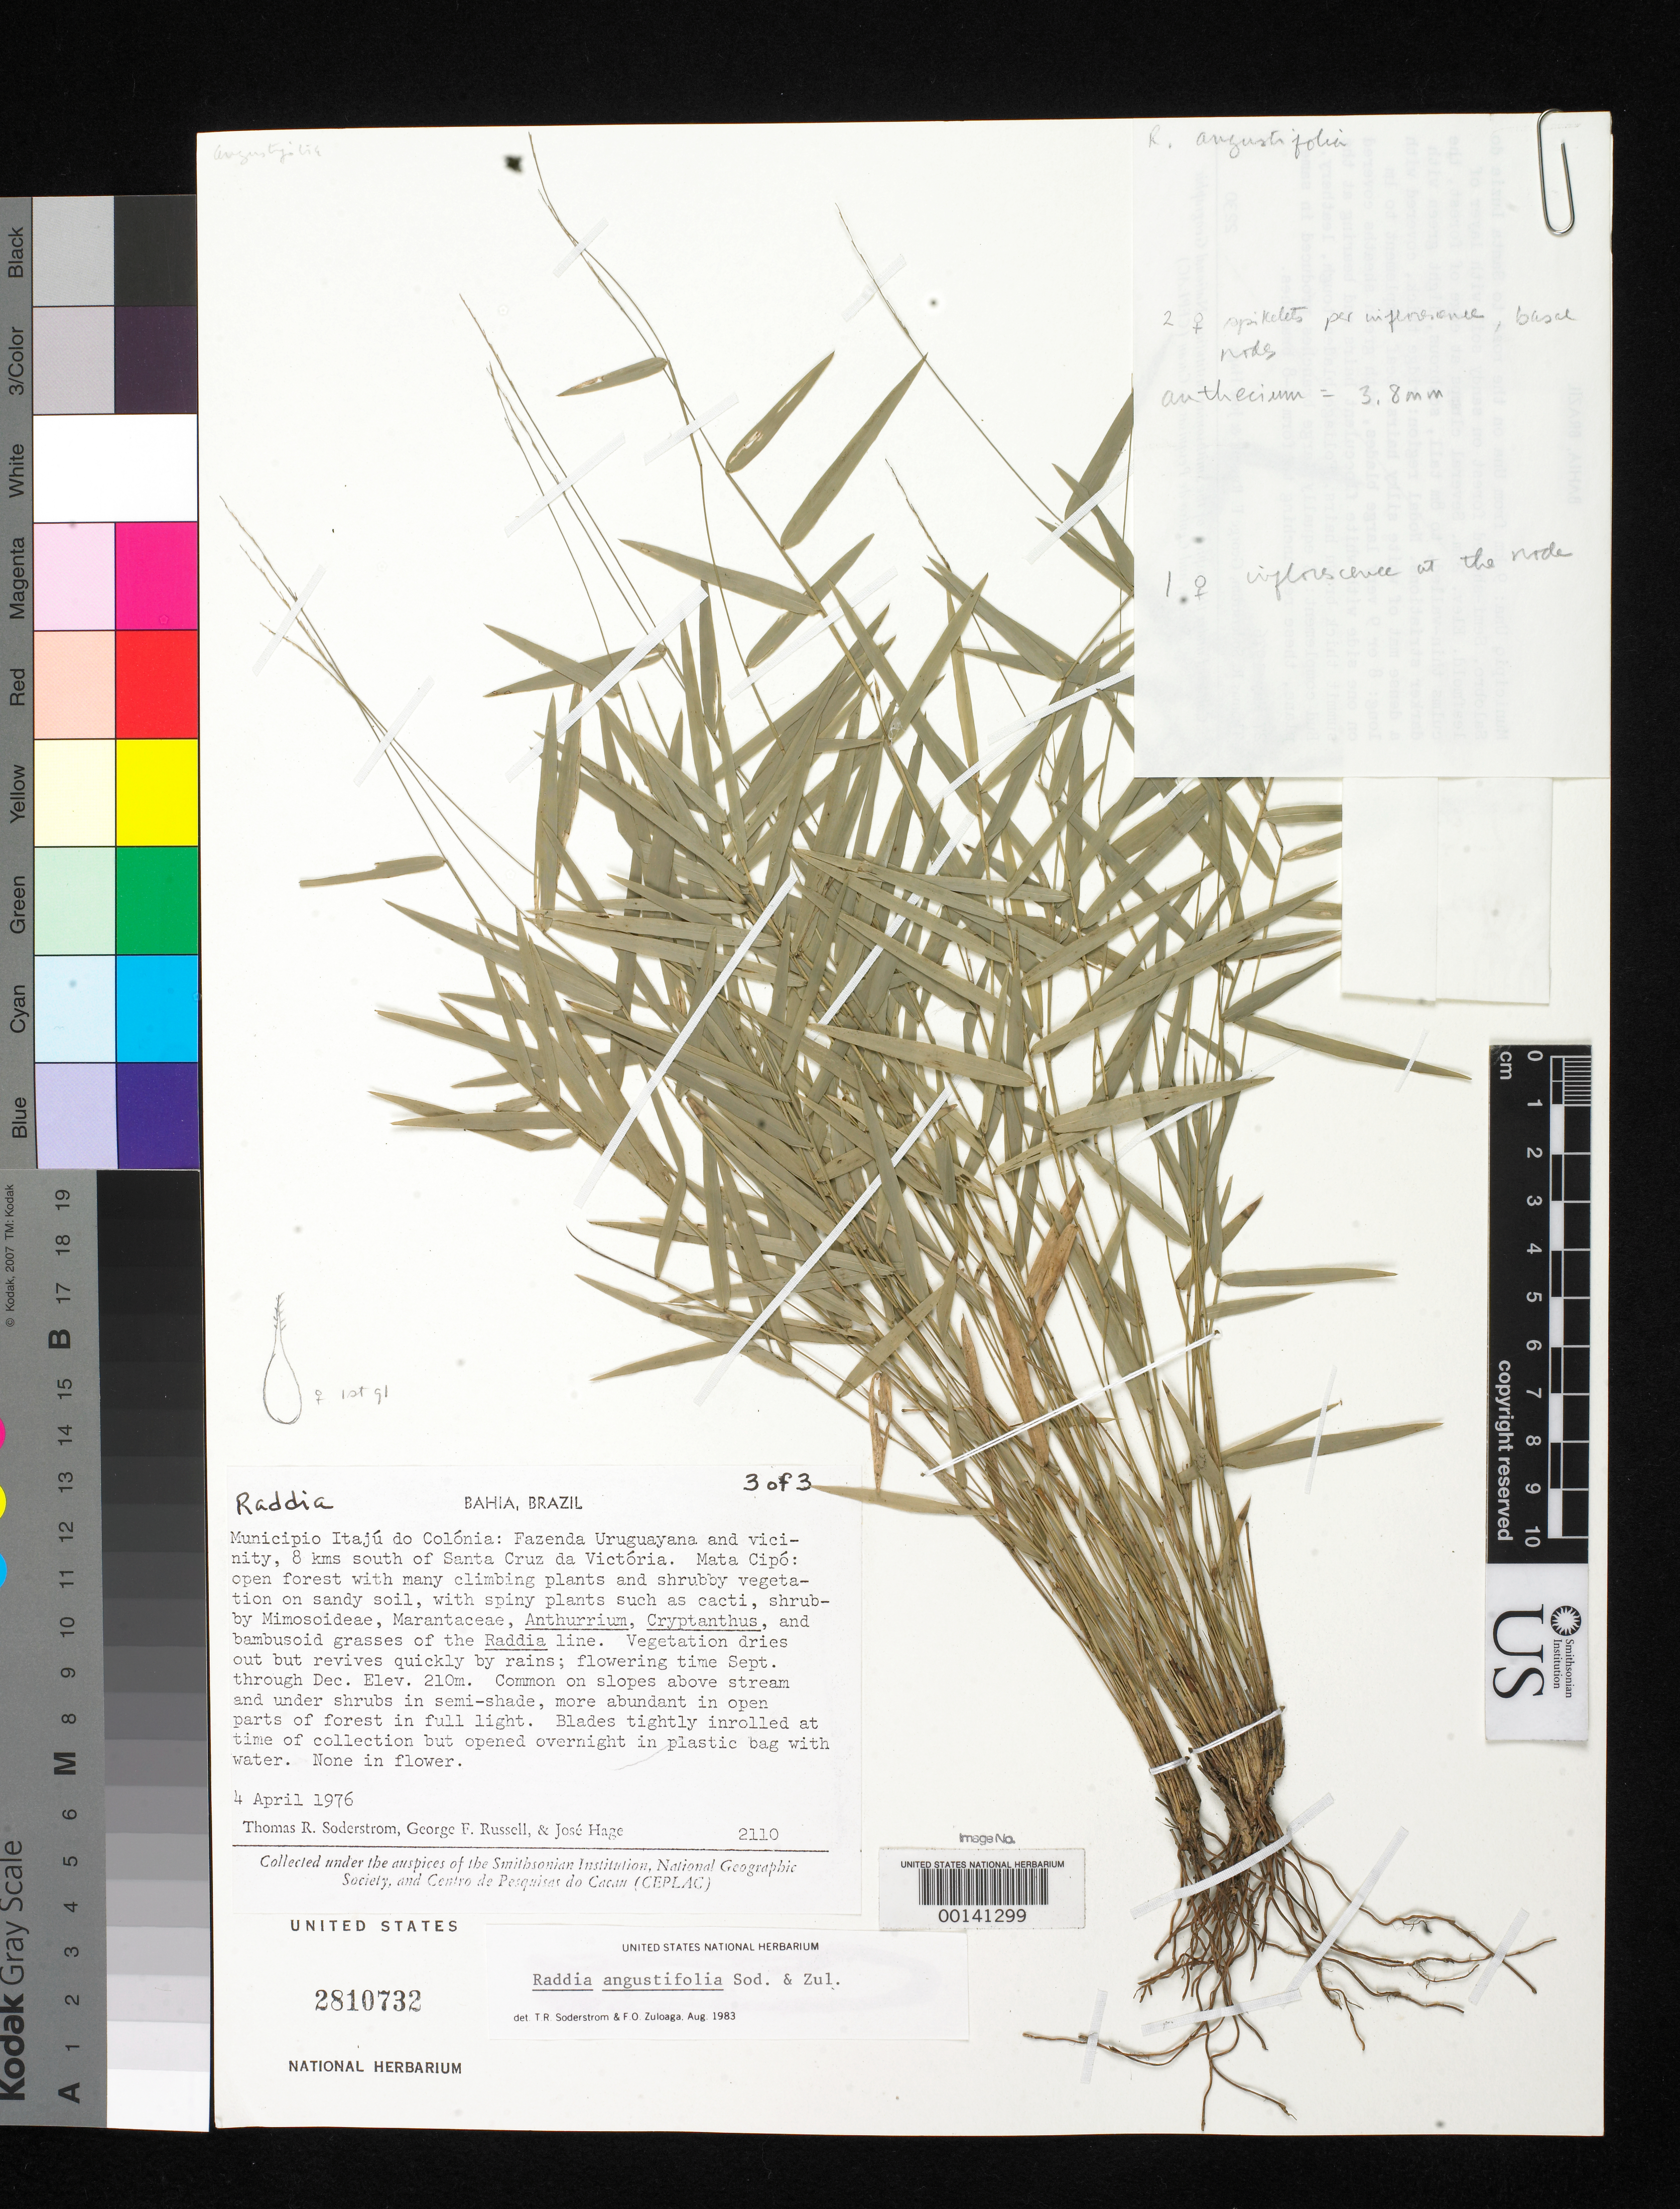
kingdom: Plantae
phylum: Tracheophyta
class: Liliopsida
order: Poales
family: Poaceae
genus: Raddia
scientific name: Raddia angustifolia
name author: Soderstr. & Zuloaga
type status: Isotype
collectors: T. R. Soderstrom, G. Russell & J. Hage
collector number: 2110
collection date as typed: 04 Apr 1976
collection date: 1976-04-04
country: Brazil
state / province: Bahia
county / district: Itaju do Colonia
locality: Fazenda Uruguayana and vicinity, 8 km S of Santa Cruz da Victoria.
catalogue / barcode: US 2810732